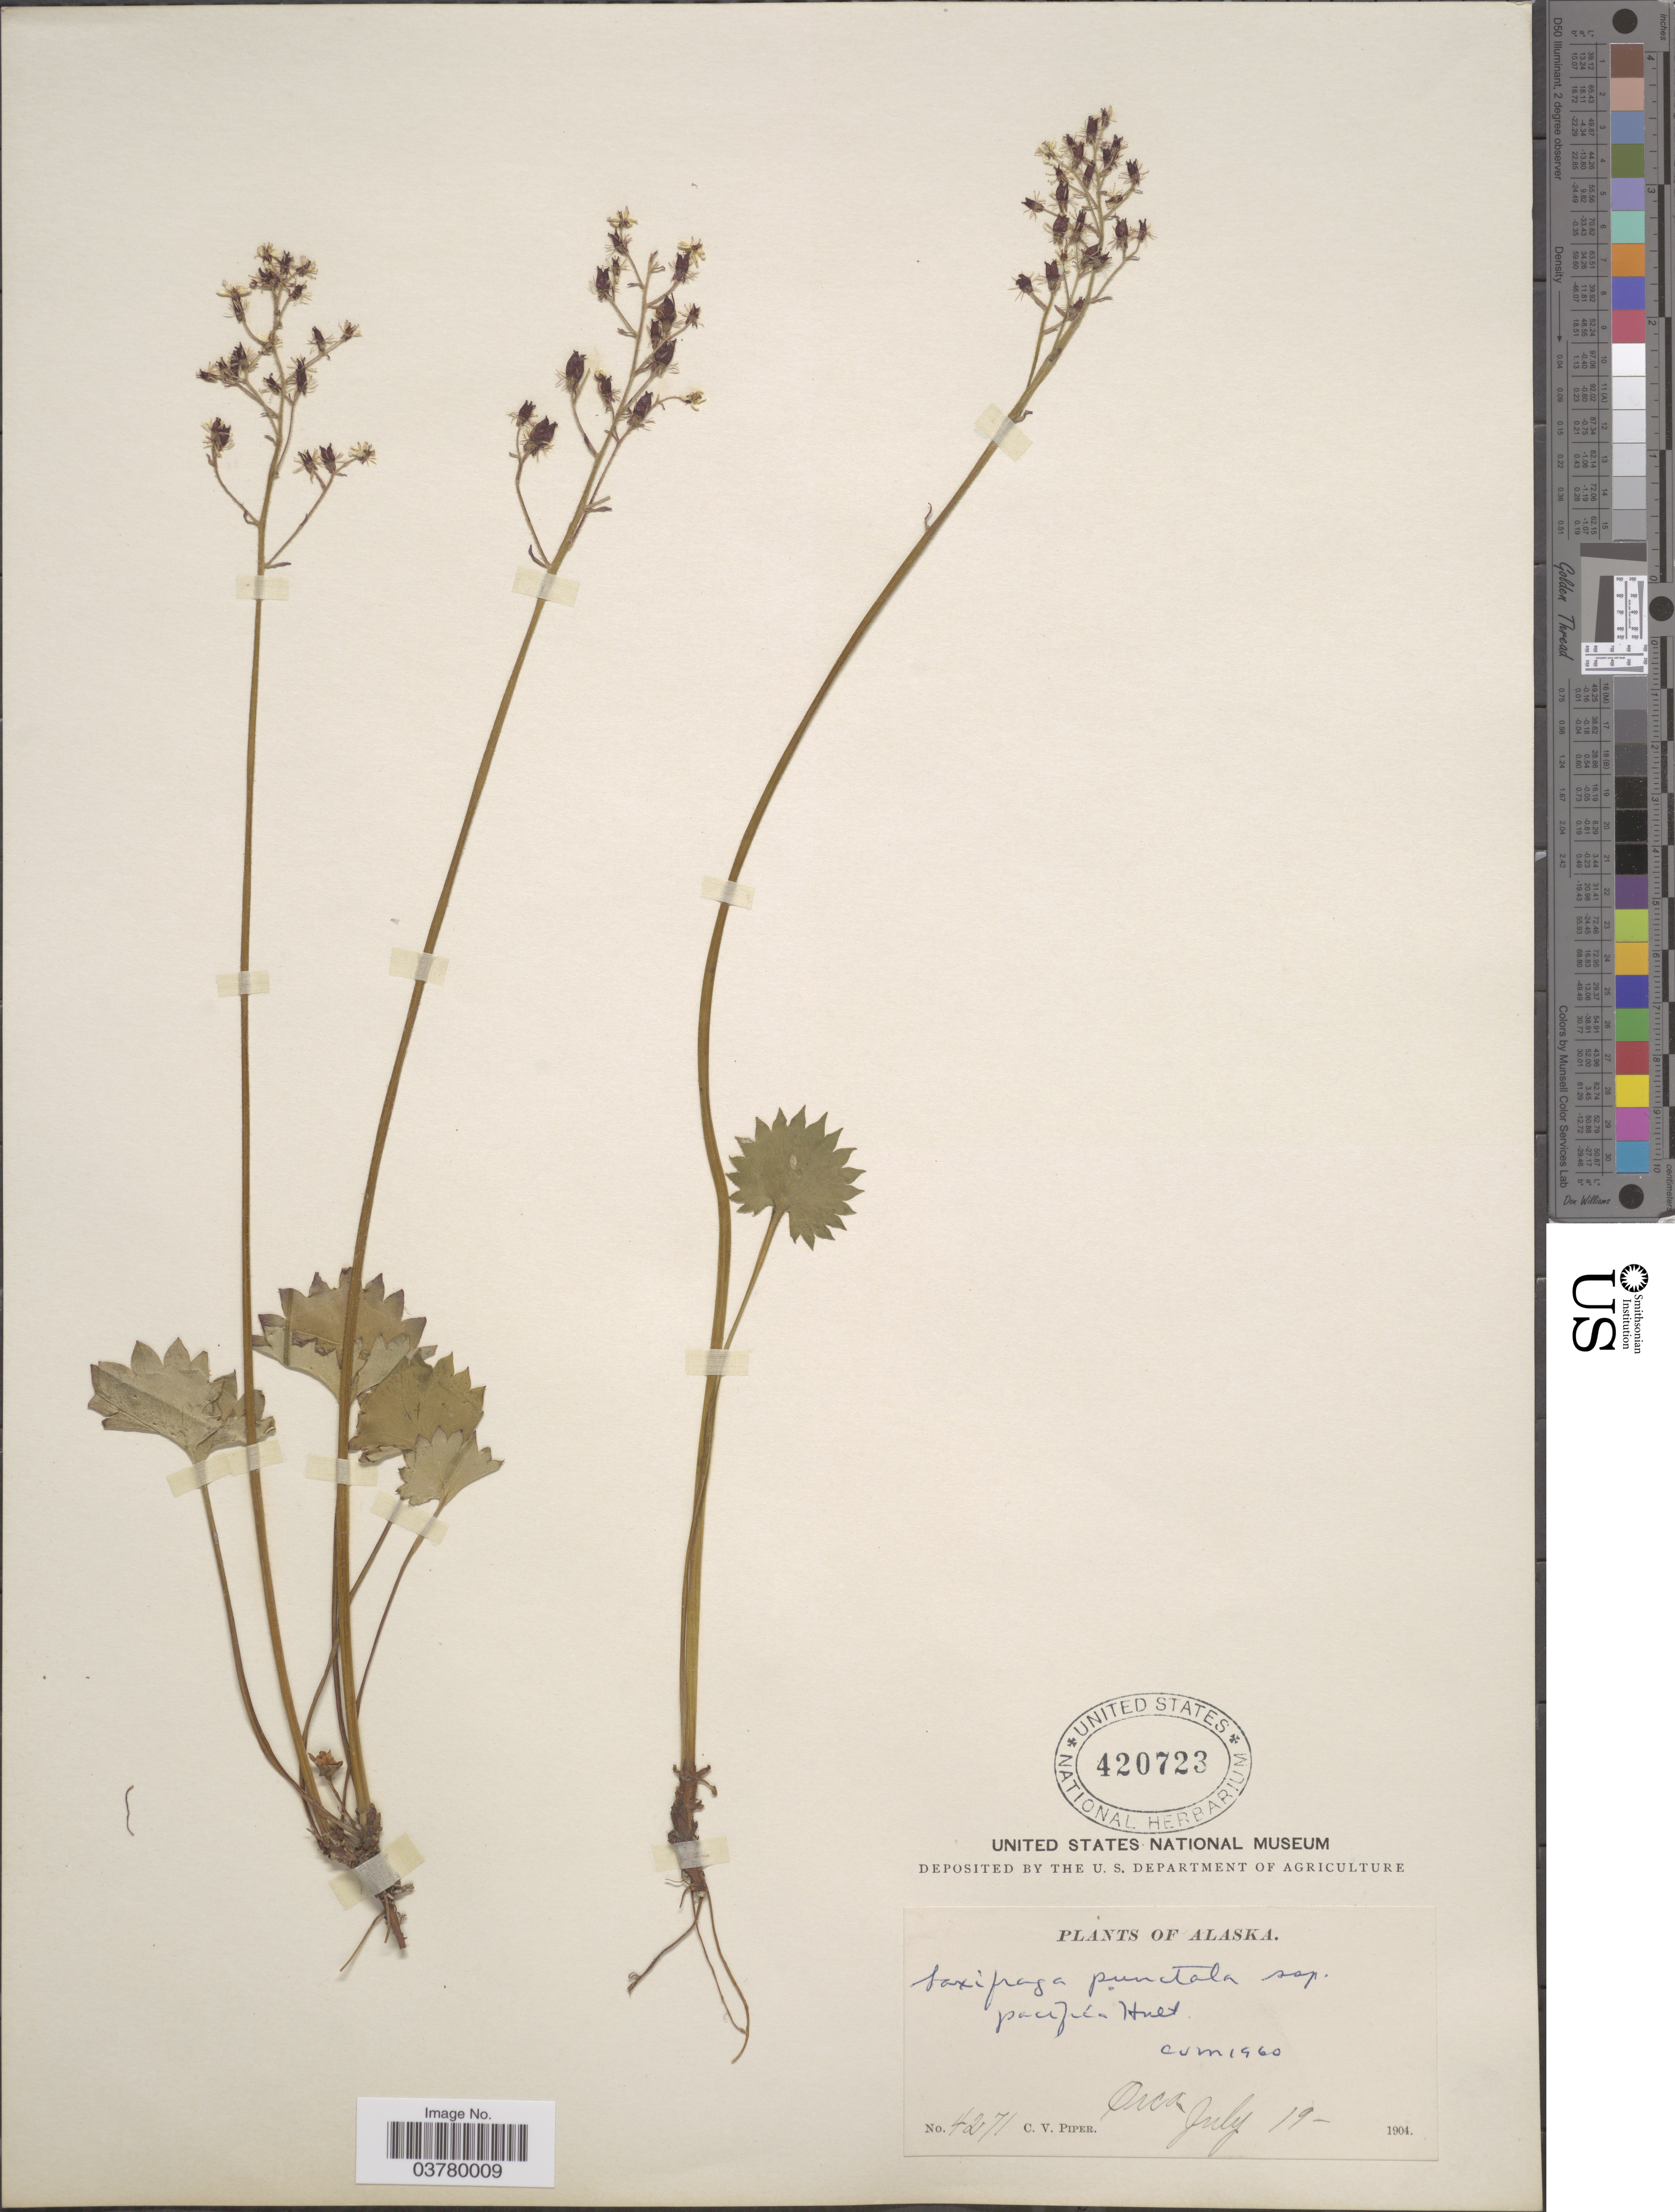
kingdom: Plantae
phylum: Tracheophyta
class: Magnoliopsida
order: Saxifragales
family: Saxifragaceae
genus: Micranthes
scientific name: Micranthes nelsoniana var. porsildiana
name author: (Calder & Savile) Gornall & H. Ohba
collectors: C. V. Piper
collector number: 4271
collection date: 1904-07-19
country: United States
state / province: Alaska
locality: Orca.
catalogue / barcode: US 420723